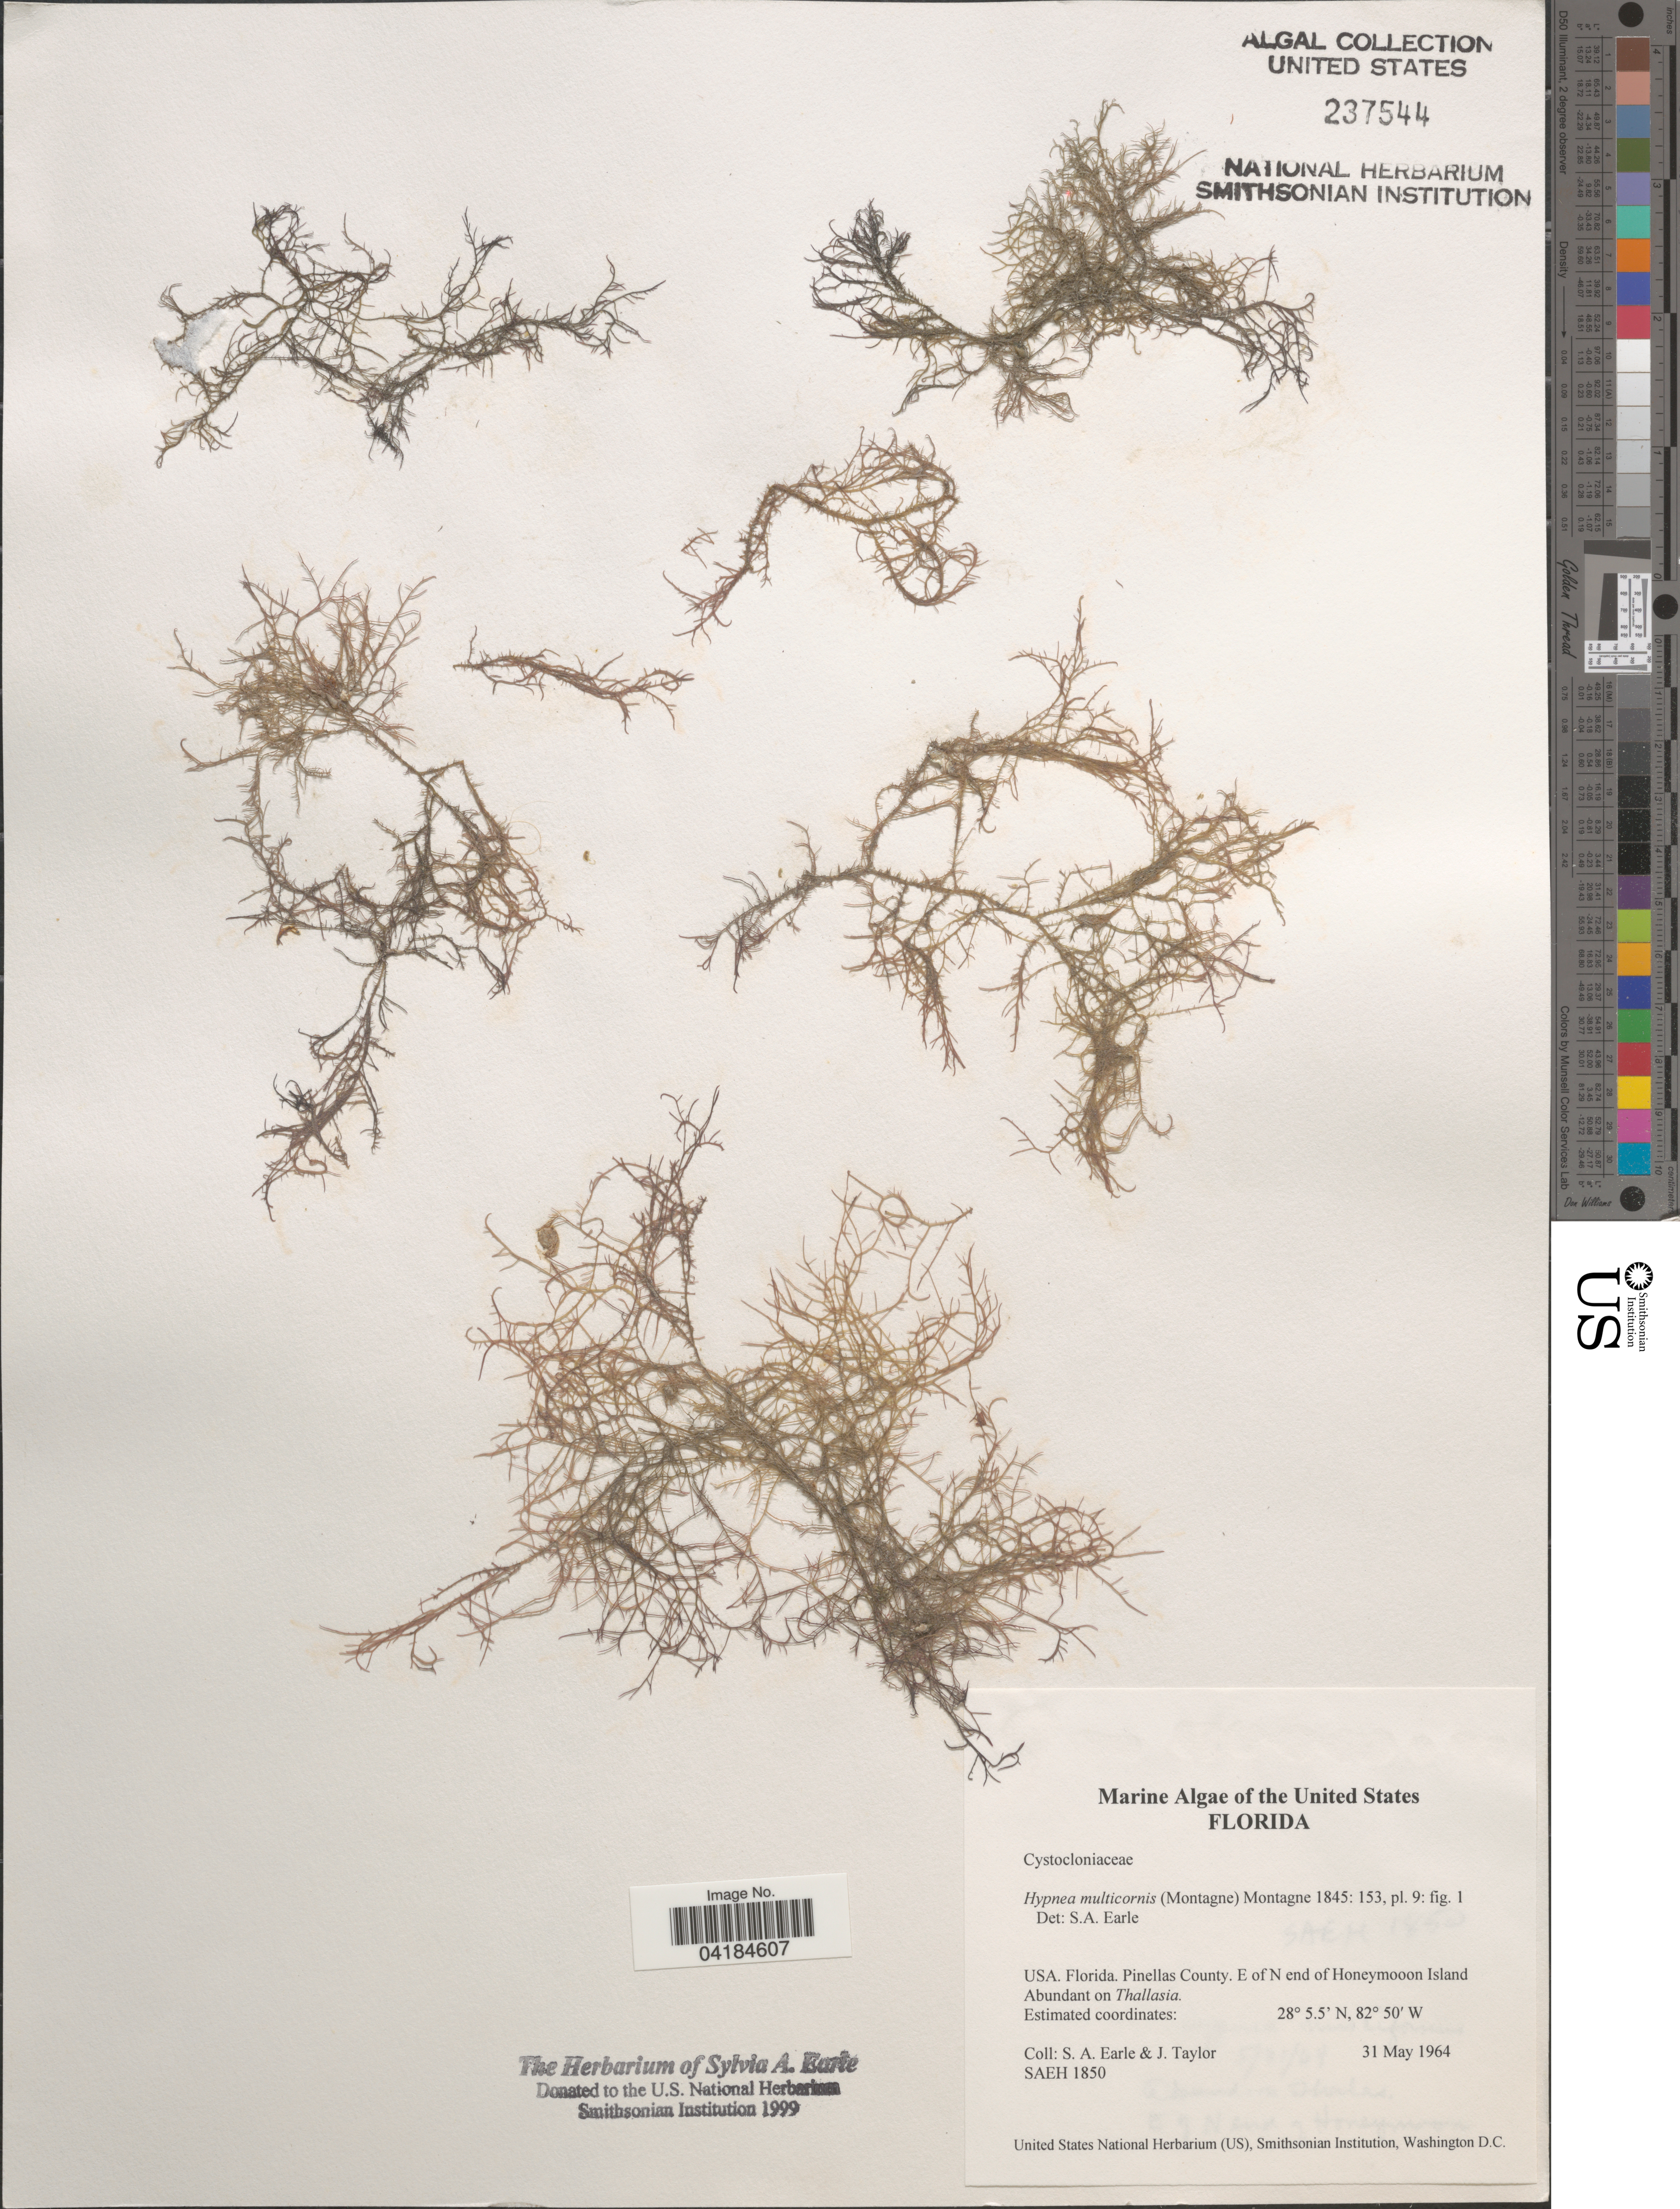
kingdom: Plantae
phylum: Rhodophyta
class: Florideophyceae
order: Gigartinales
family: Cystocloniaceae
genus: Hypnea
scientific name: Hypnea multicornis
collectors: S. A. Earle & J. Taylor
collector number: SAEH1850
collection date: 1964-05-31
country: United States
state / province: Florida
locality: Pinellas County. E of N end of Honeymoon Island.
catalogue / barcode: US 237544